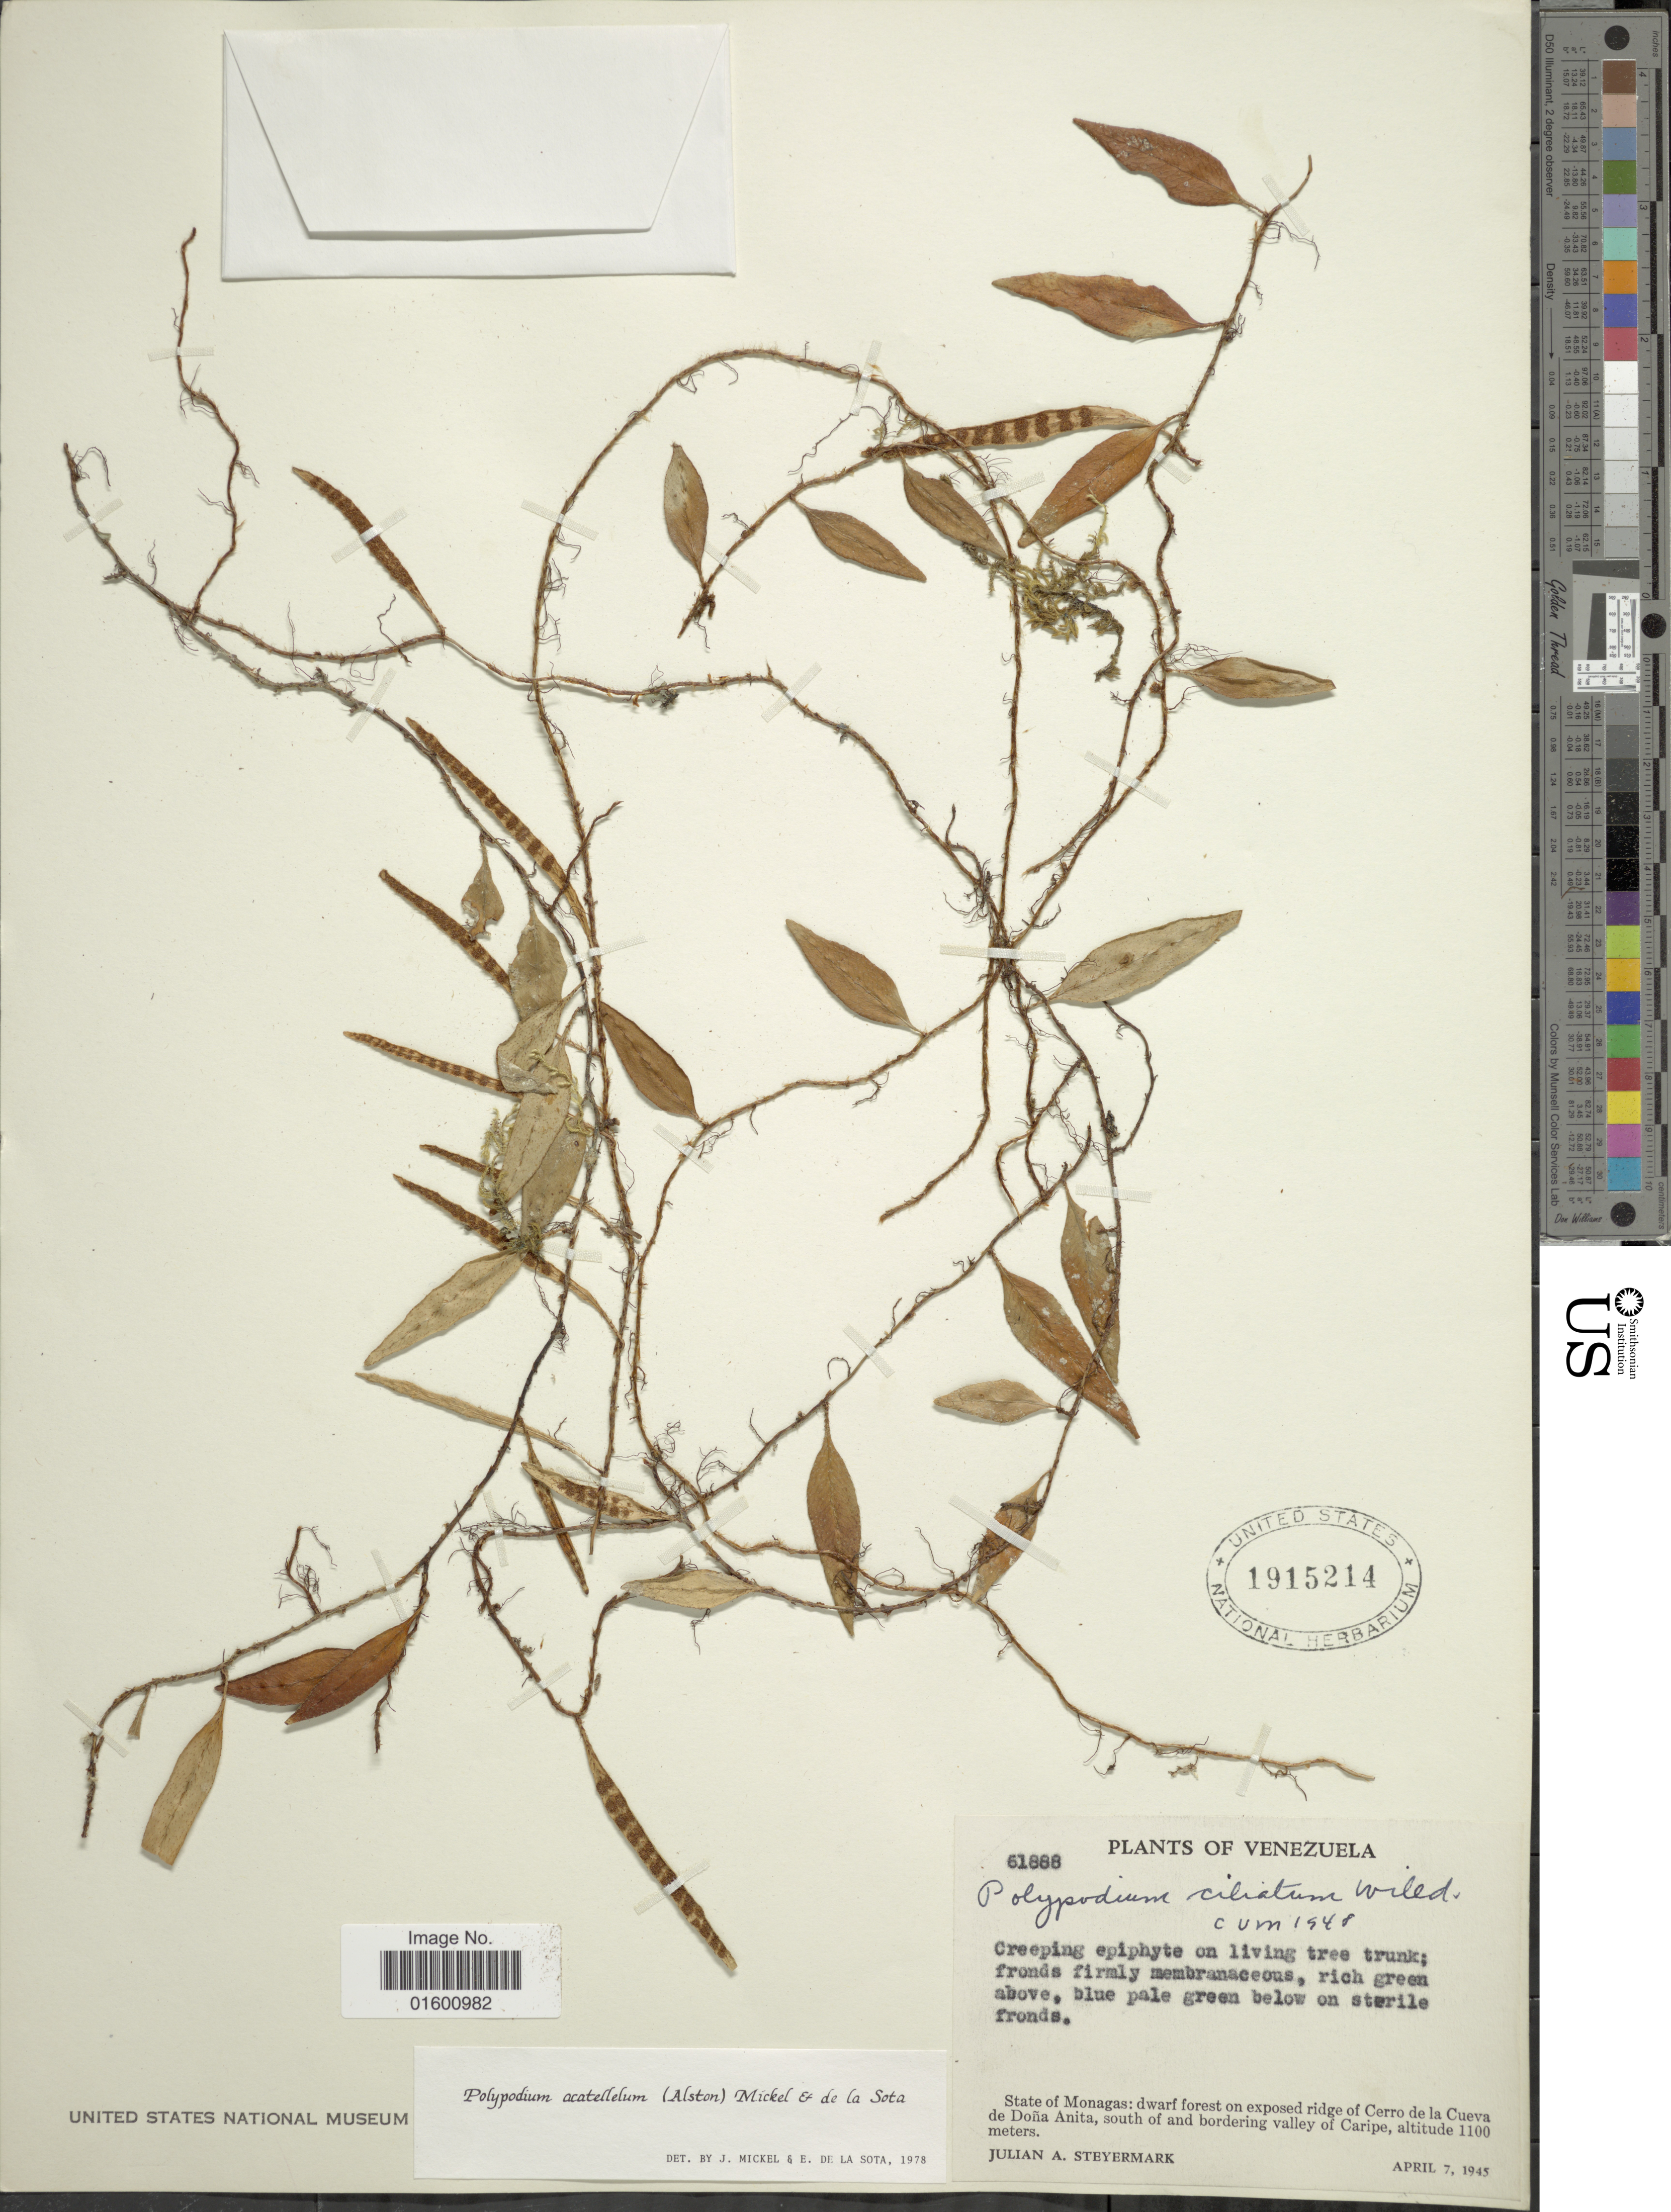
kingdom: Plantae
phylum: Tracheophyta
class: Polypodiopsida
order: Polypodiales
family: Polypodiaceae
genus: Microgramma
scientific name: Microgramma acatallela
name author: Alston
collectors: J. Steyermark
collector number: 61888*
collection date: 1945-04-07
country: Venezuela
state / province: Monagas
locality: Dwarf forest on exposed ridge of Cerro de la Cueva de Dona Anita, south of and bordering valley of Caripe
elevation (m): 1100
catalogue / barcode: US 1915214